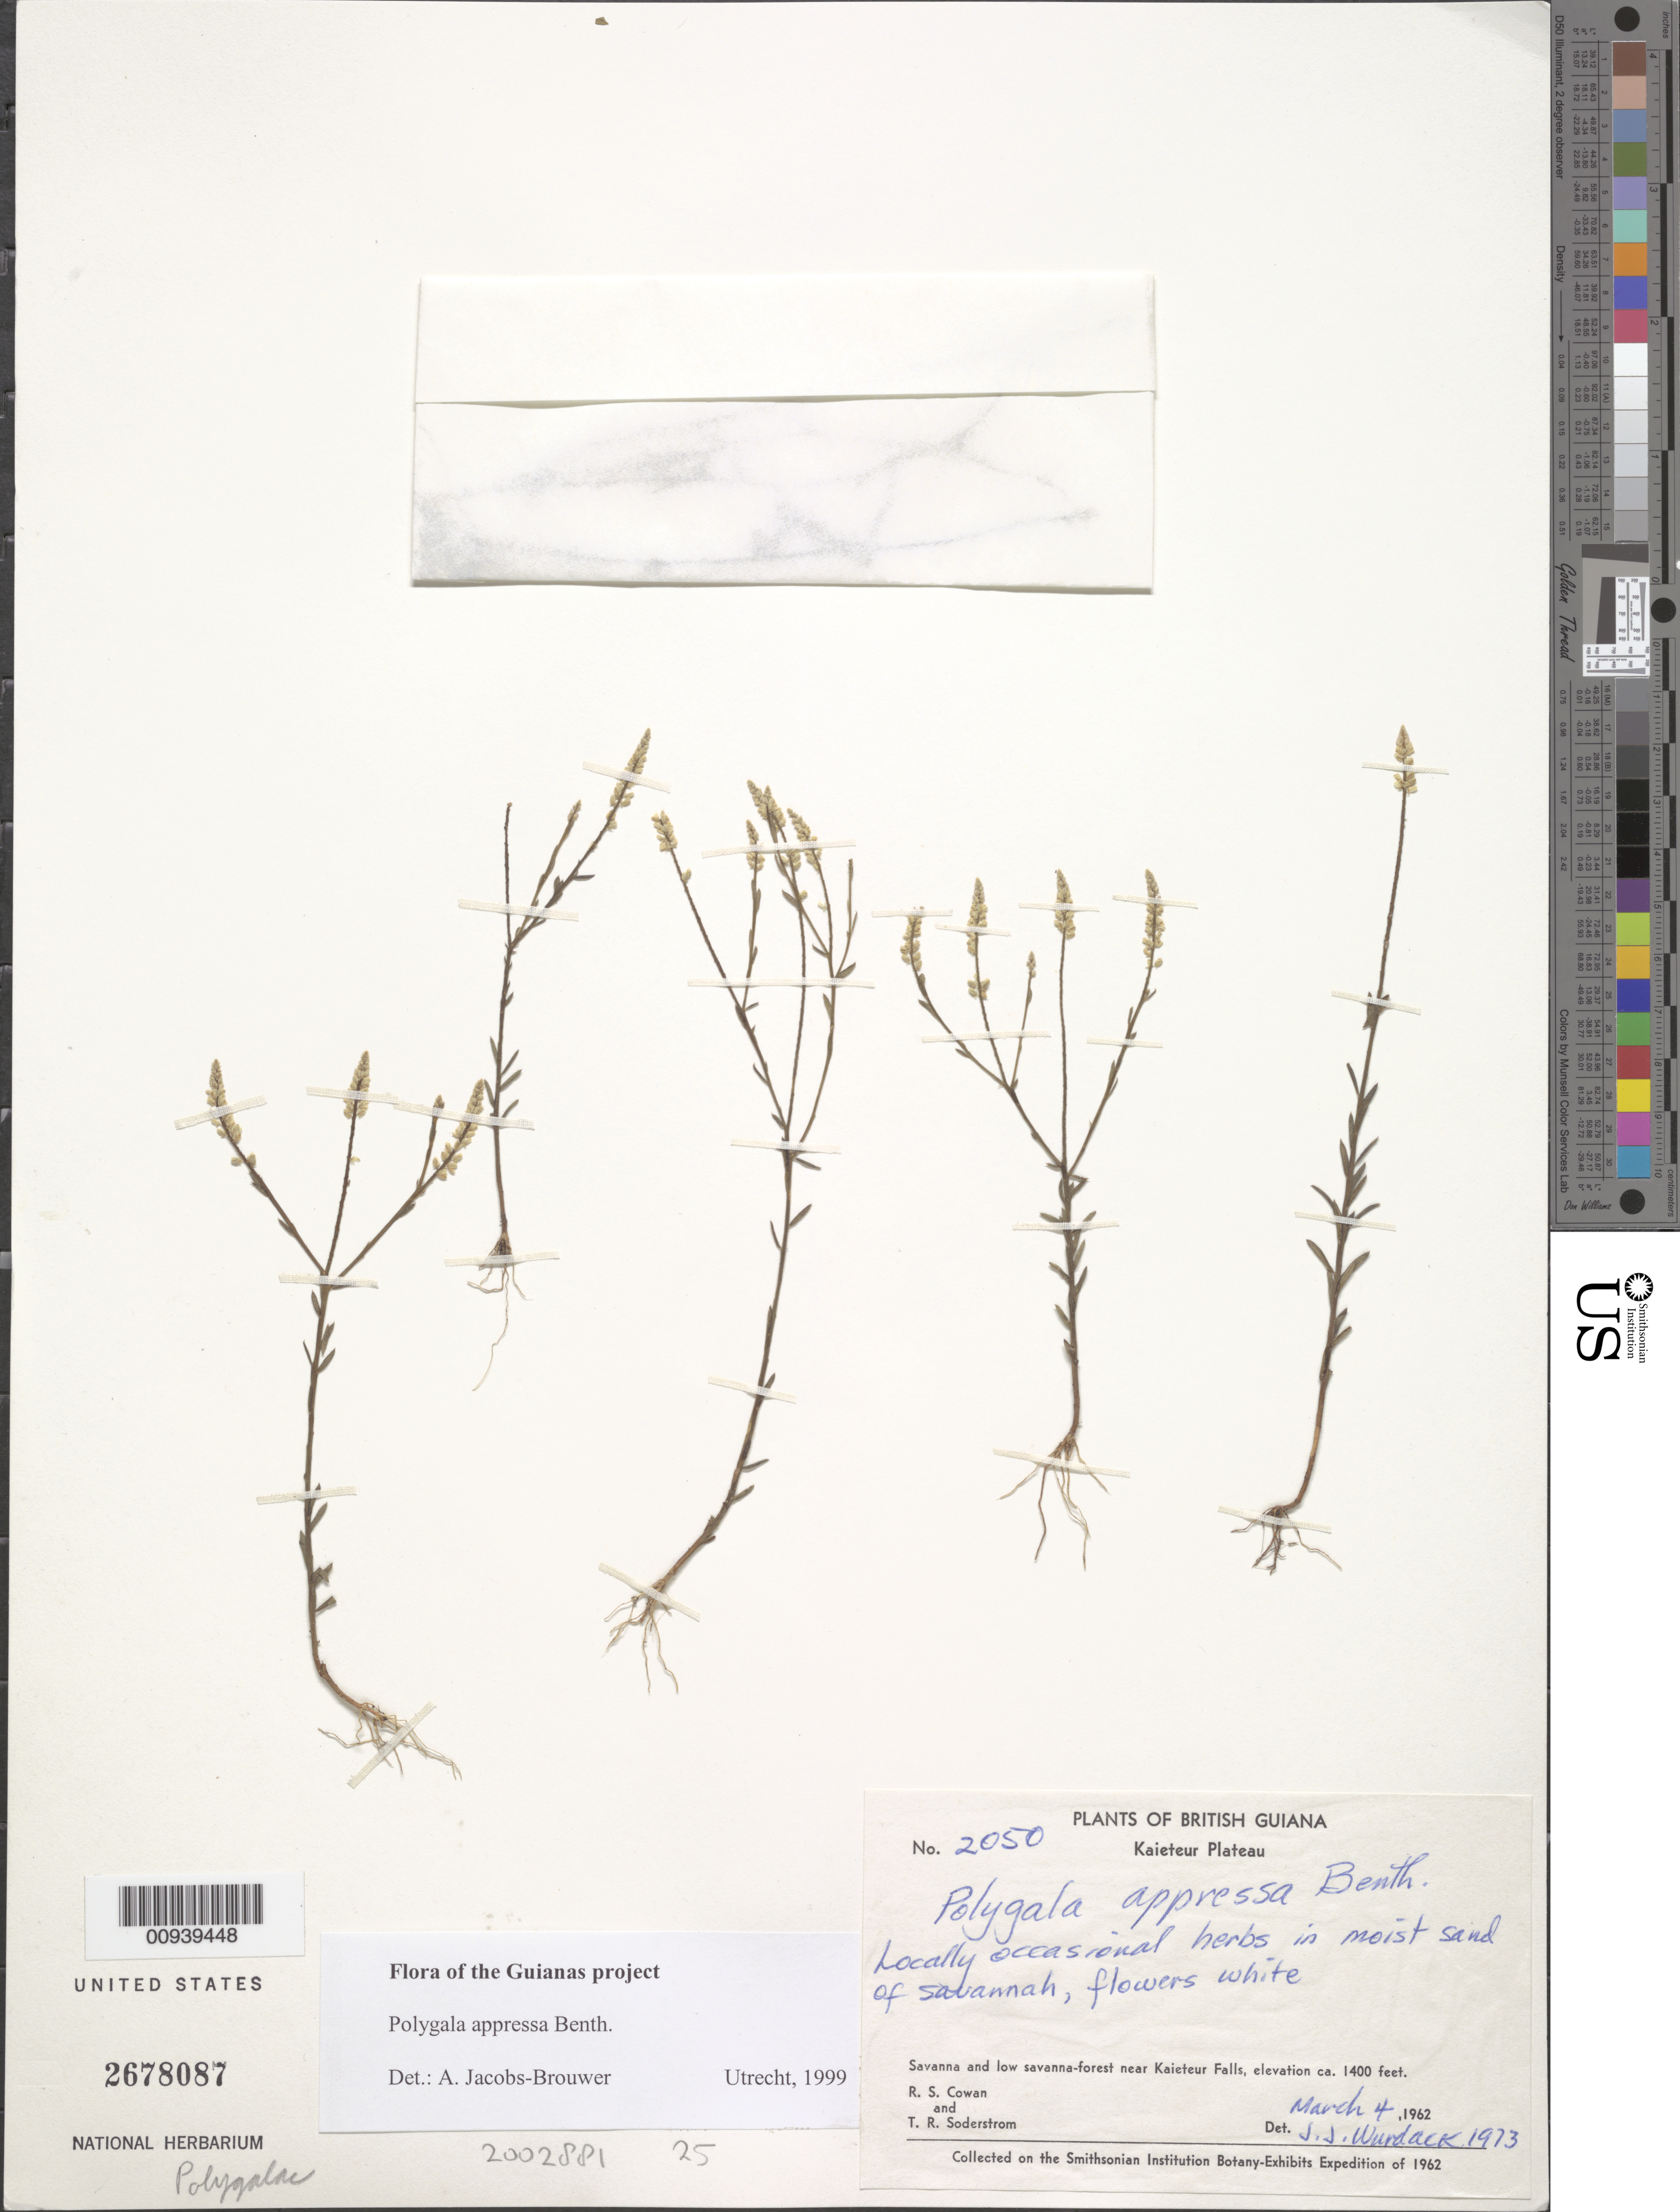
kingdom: Plantae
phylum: Tracheophyta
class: Magnoliopsida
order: Fabales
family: Polygalaceae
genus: Polygala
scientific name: Polygala appressa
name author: Benth.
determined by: Jacobs-Brouwer, A.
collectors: R. S. Cowan & T. R. Soderstrom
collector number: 2050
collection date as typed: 4-Mar-62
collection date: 1962-03-04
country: Guyana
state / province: Potaro-Siparuni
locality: Kaieteur Falls, savanna near falls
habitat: Savanna, low savanna forest; moist sand of savanna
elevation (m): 427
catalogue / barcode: US 2678087